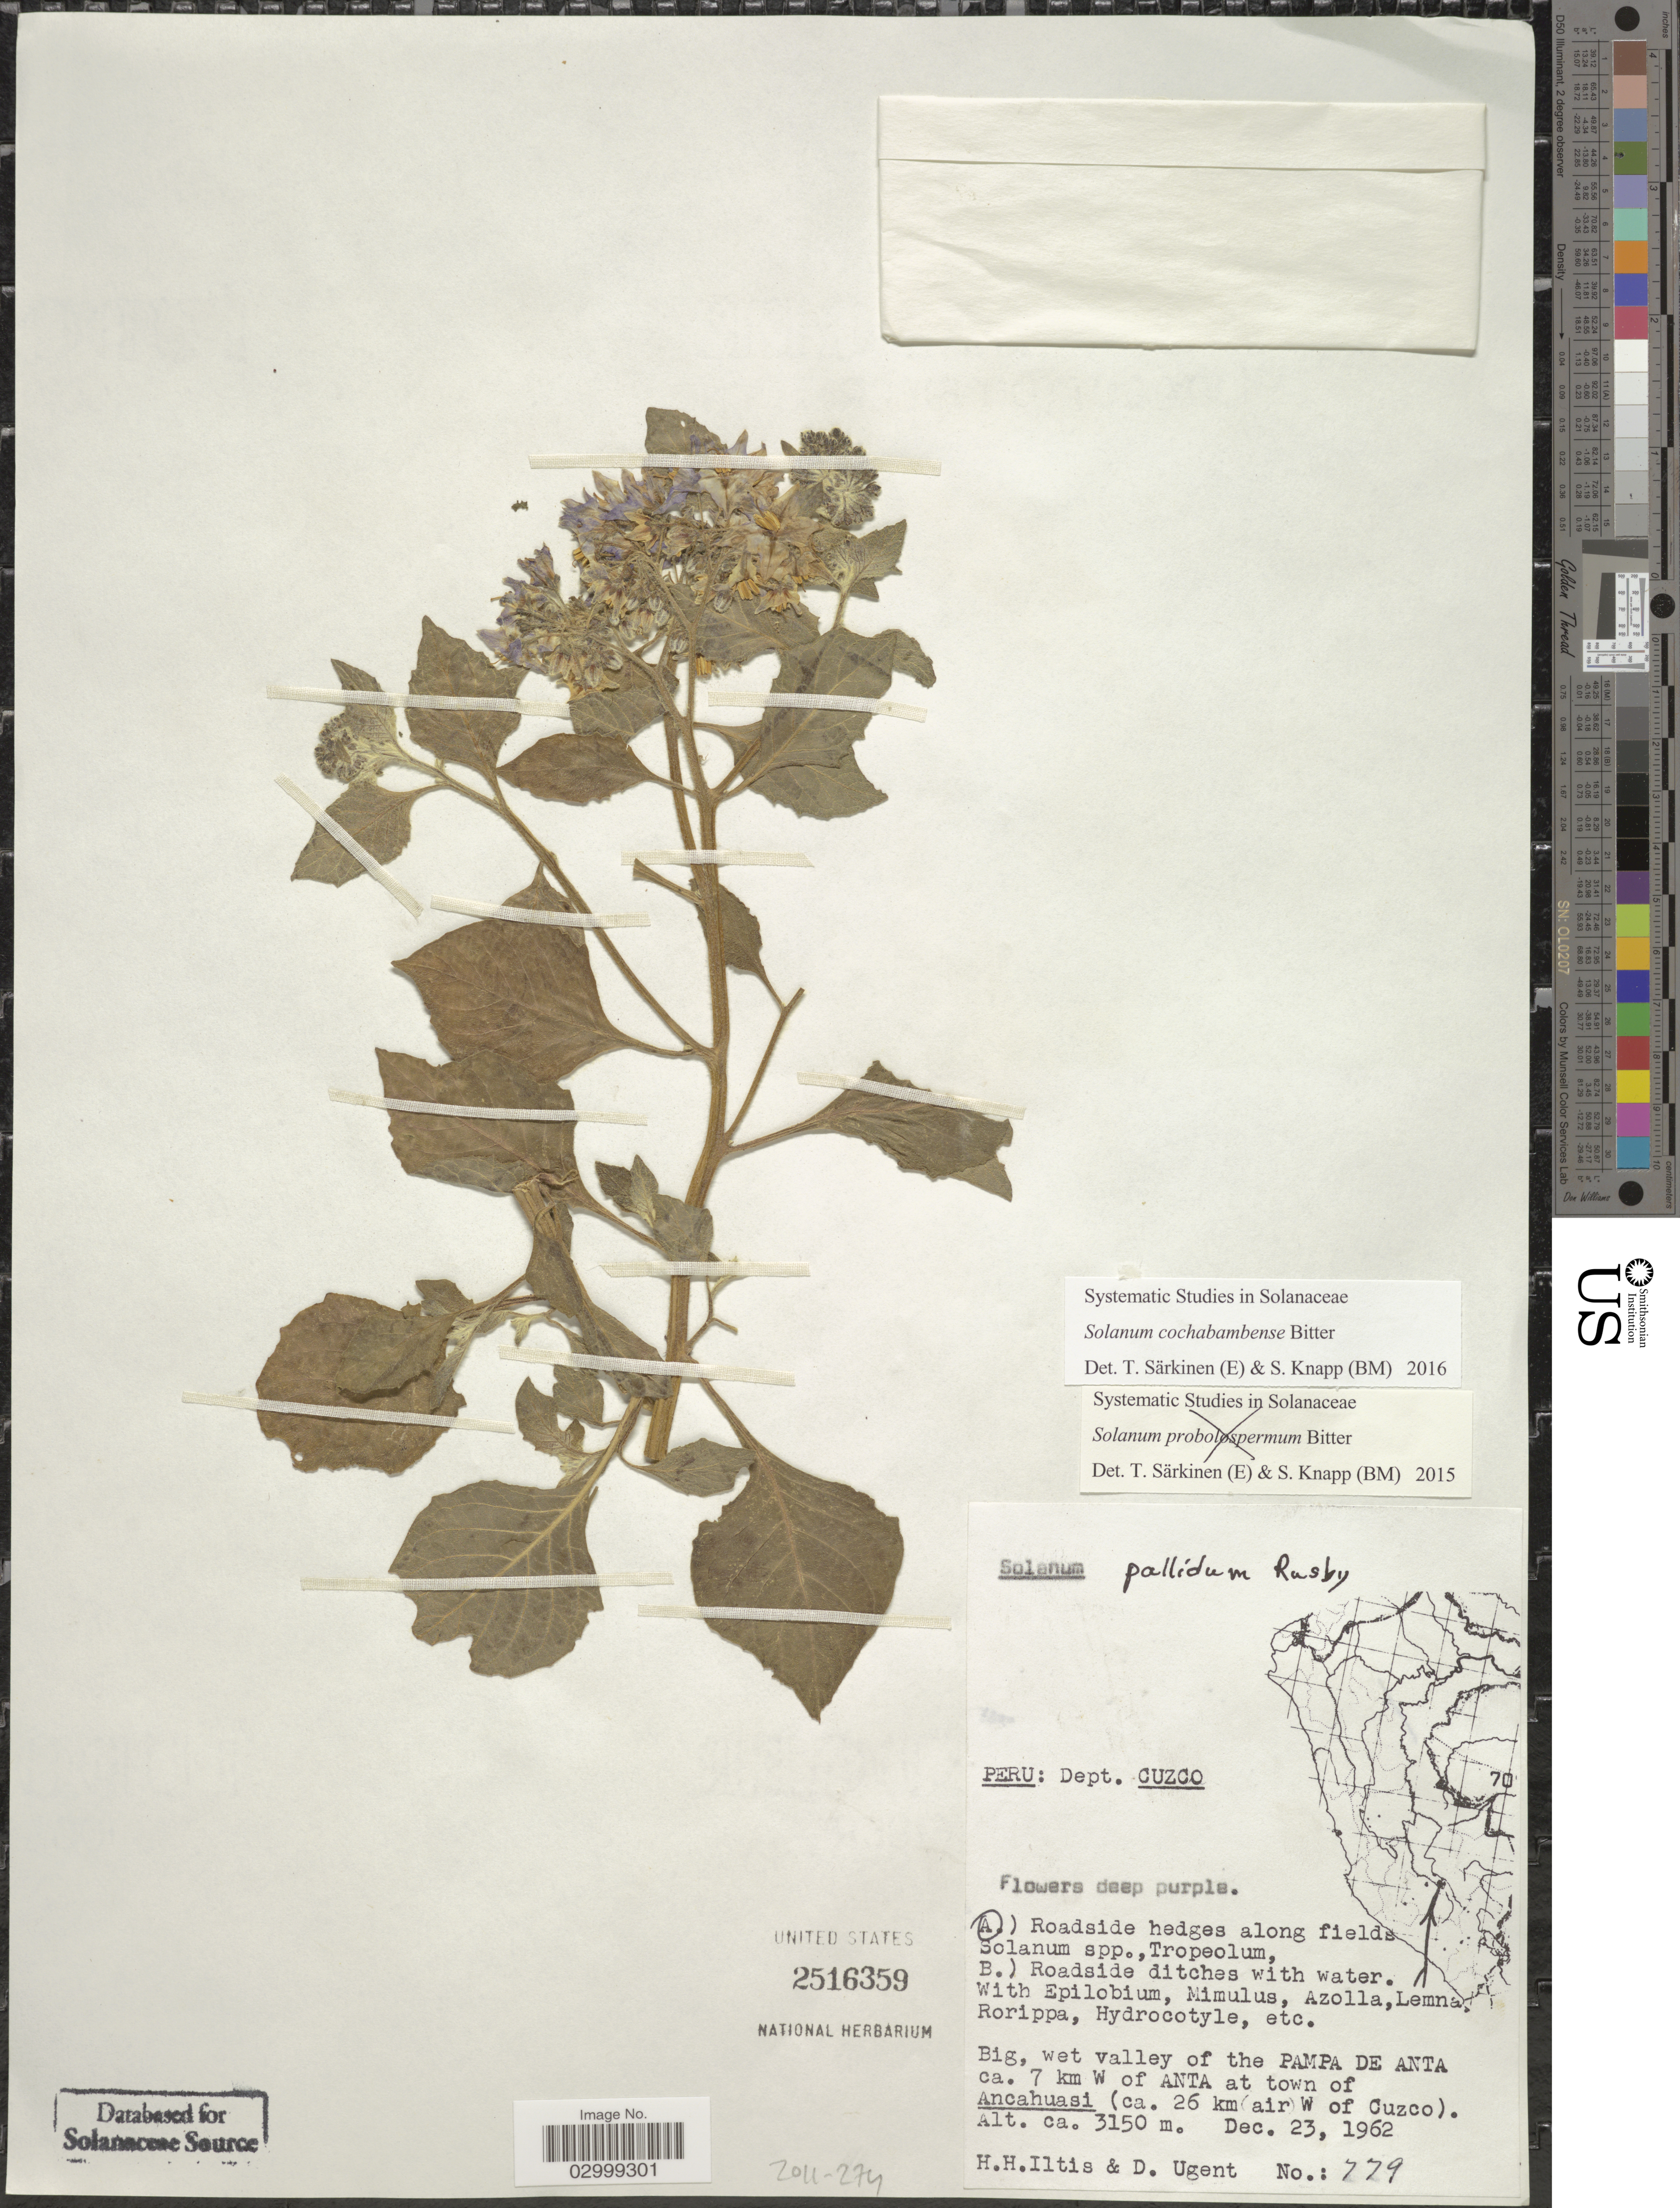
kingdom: Plantae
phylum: Tracheophyta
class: Magnoliopsida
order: Solanales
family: Solanaceae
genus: Solanum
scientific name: Solanum cochabambense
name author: Bitter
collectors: H. H. Iltis & D. Ugent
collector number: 779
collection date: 1962-12-23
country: Peru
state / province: Cusco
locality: Dept. Cuzco, Big, wet valley of the Pampa De Anta ca. 7 km W of Anta at town of Ancahuasi (ca. 26 km air W of Cuzco).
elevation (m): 3150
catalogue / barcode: US 2516359